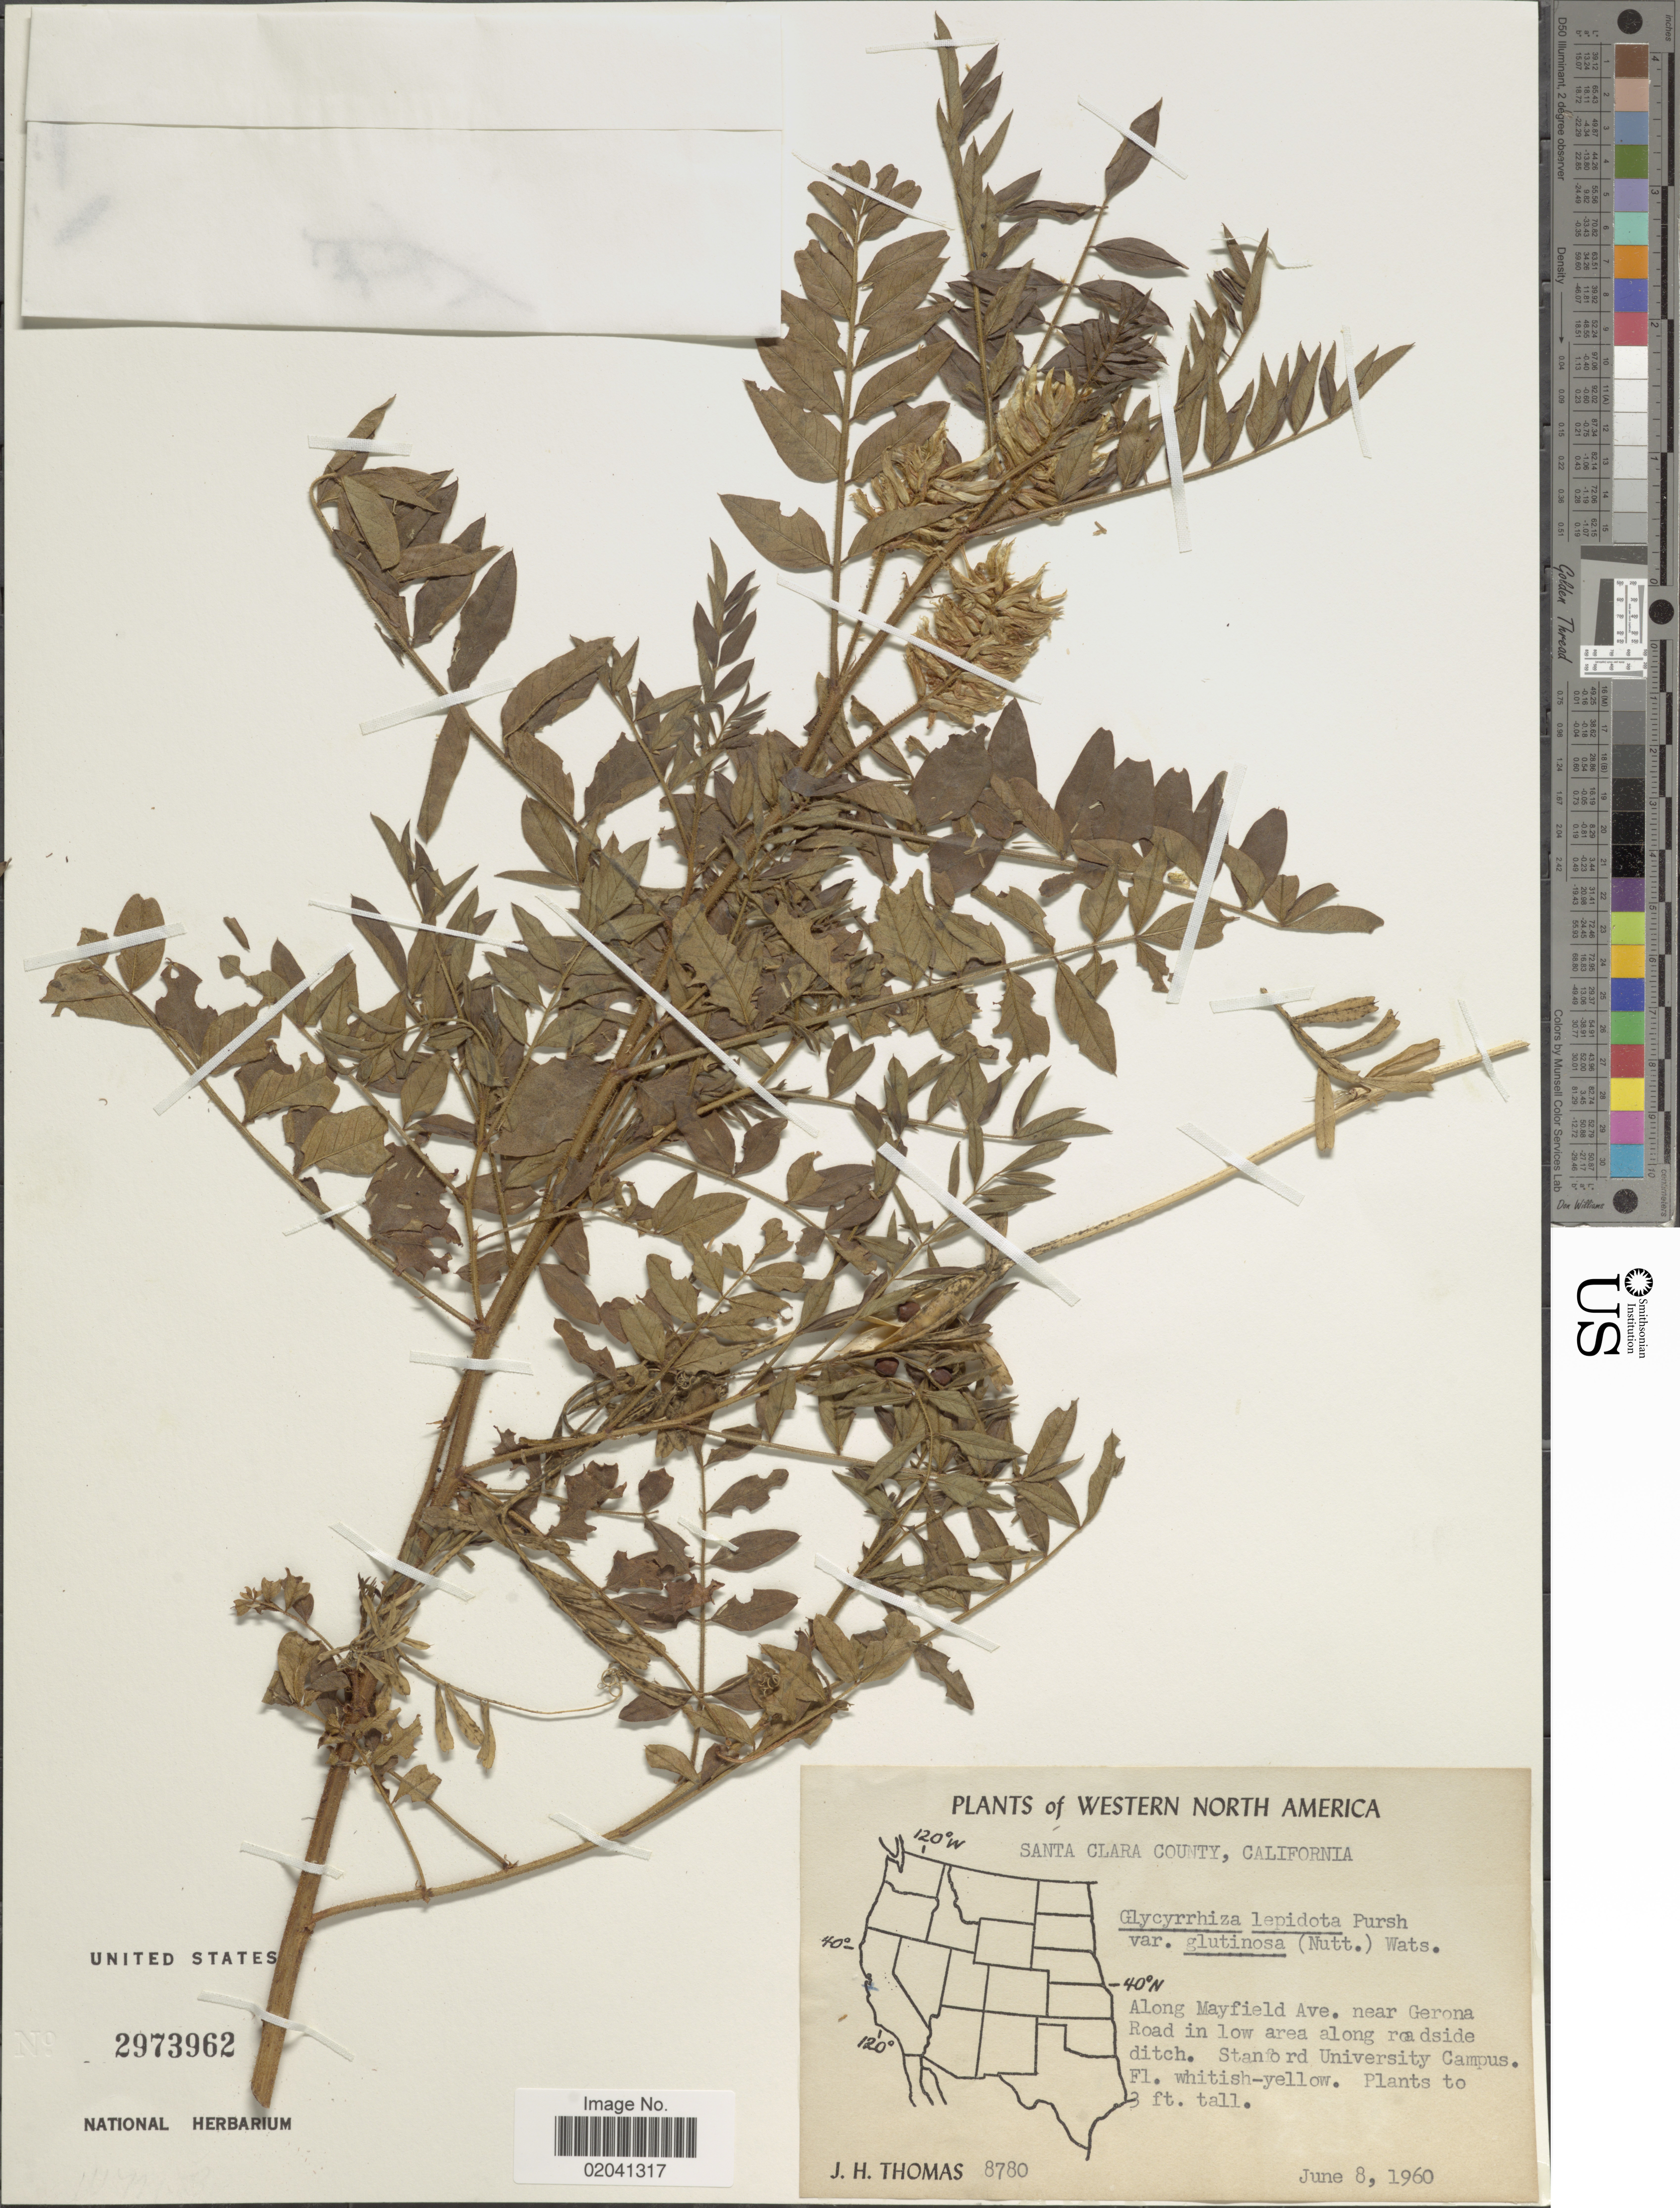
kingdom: Plantae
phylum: Tracheophyta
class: Magnoliopsida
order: Fabales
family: Fabaceae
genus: Glycyrrhiza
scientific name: Glycyrrhiza lepidota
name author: Pursh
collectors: J. H. Thomas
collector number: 8780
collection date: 1960-06-08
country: United States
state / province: California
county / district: Santa Clara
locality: Western North America. Santa Clara County. Along Mayfield Ave. near Gerona Road. Stanford University Campus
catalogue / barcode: US 2973962